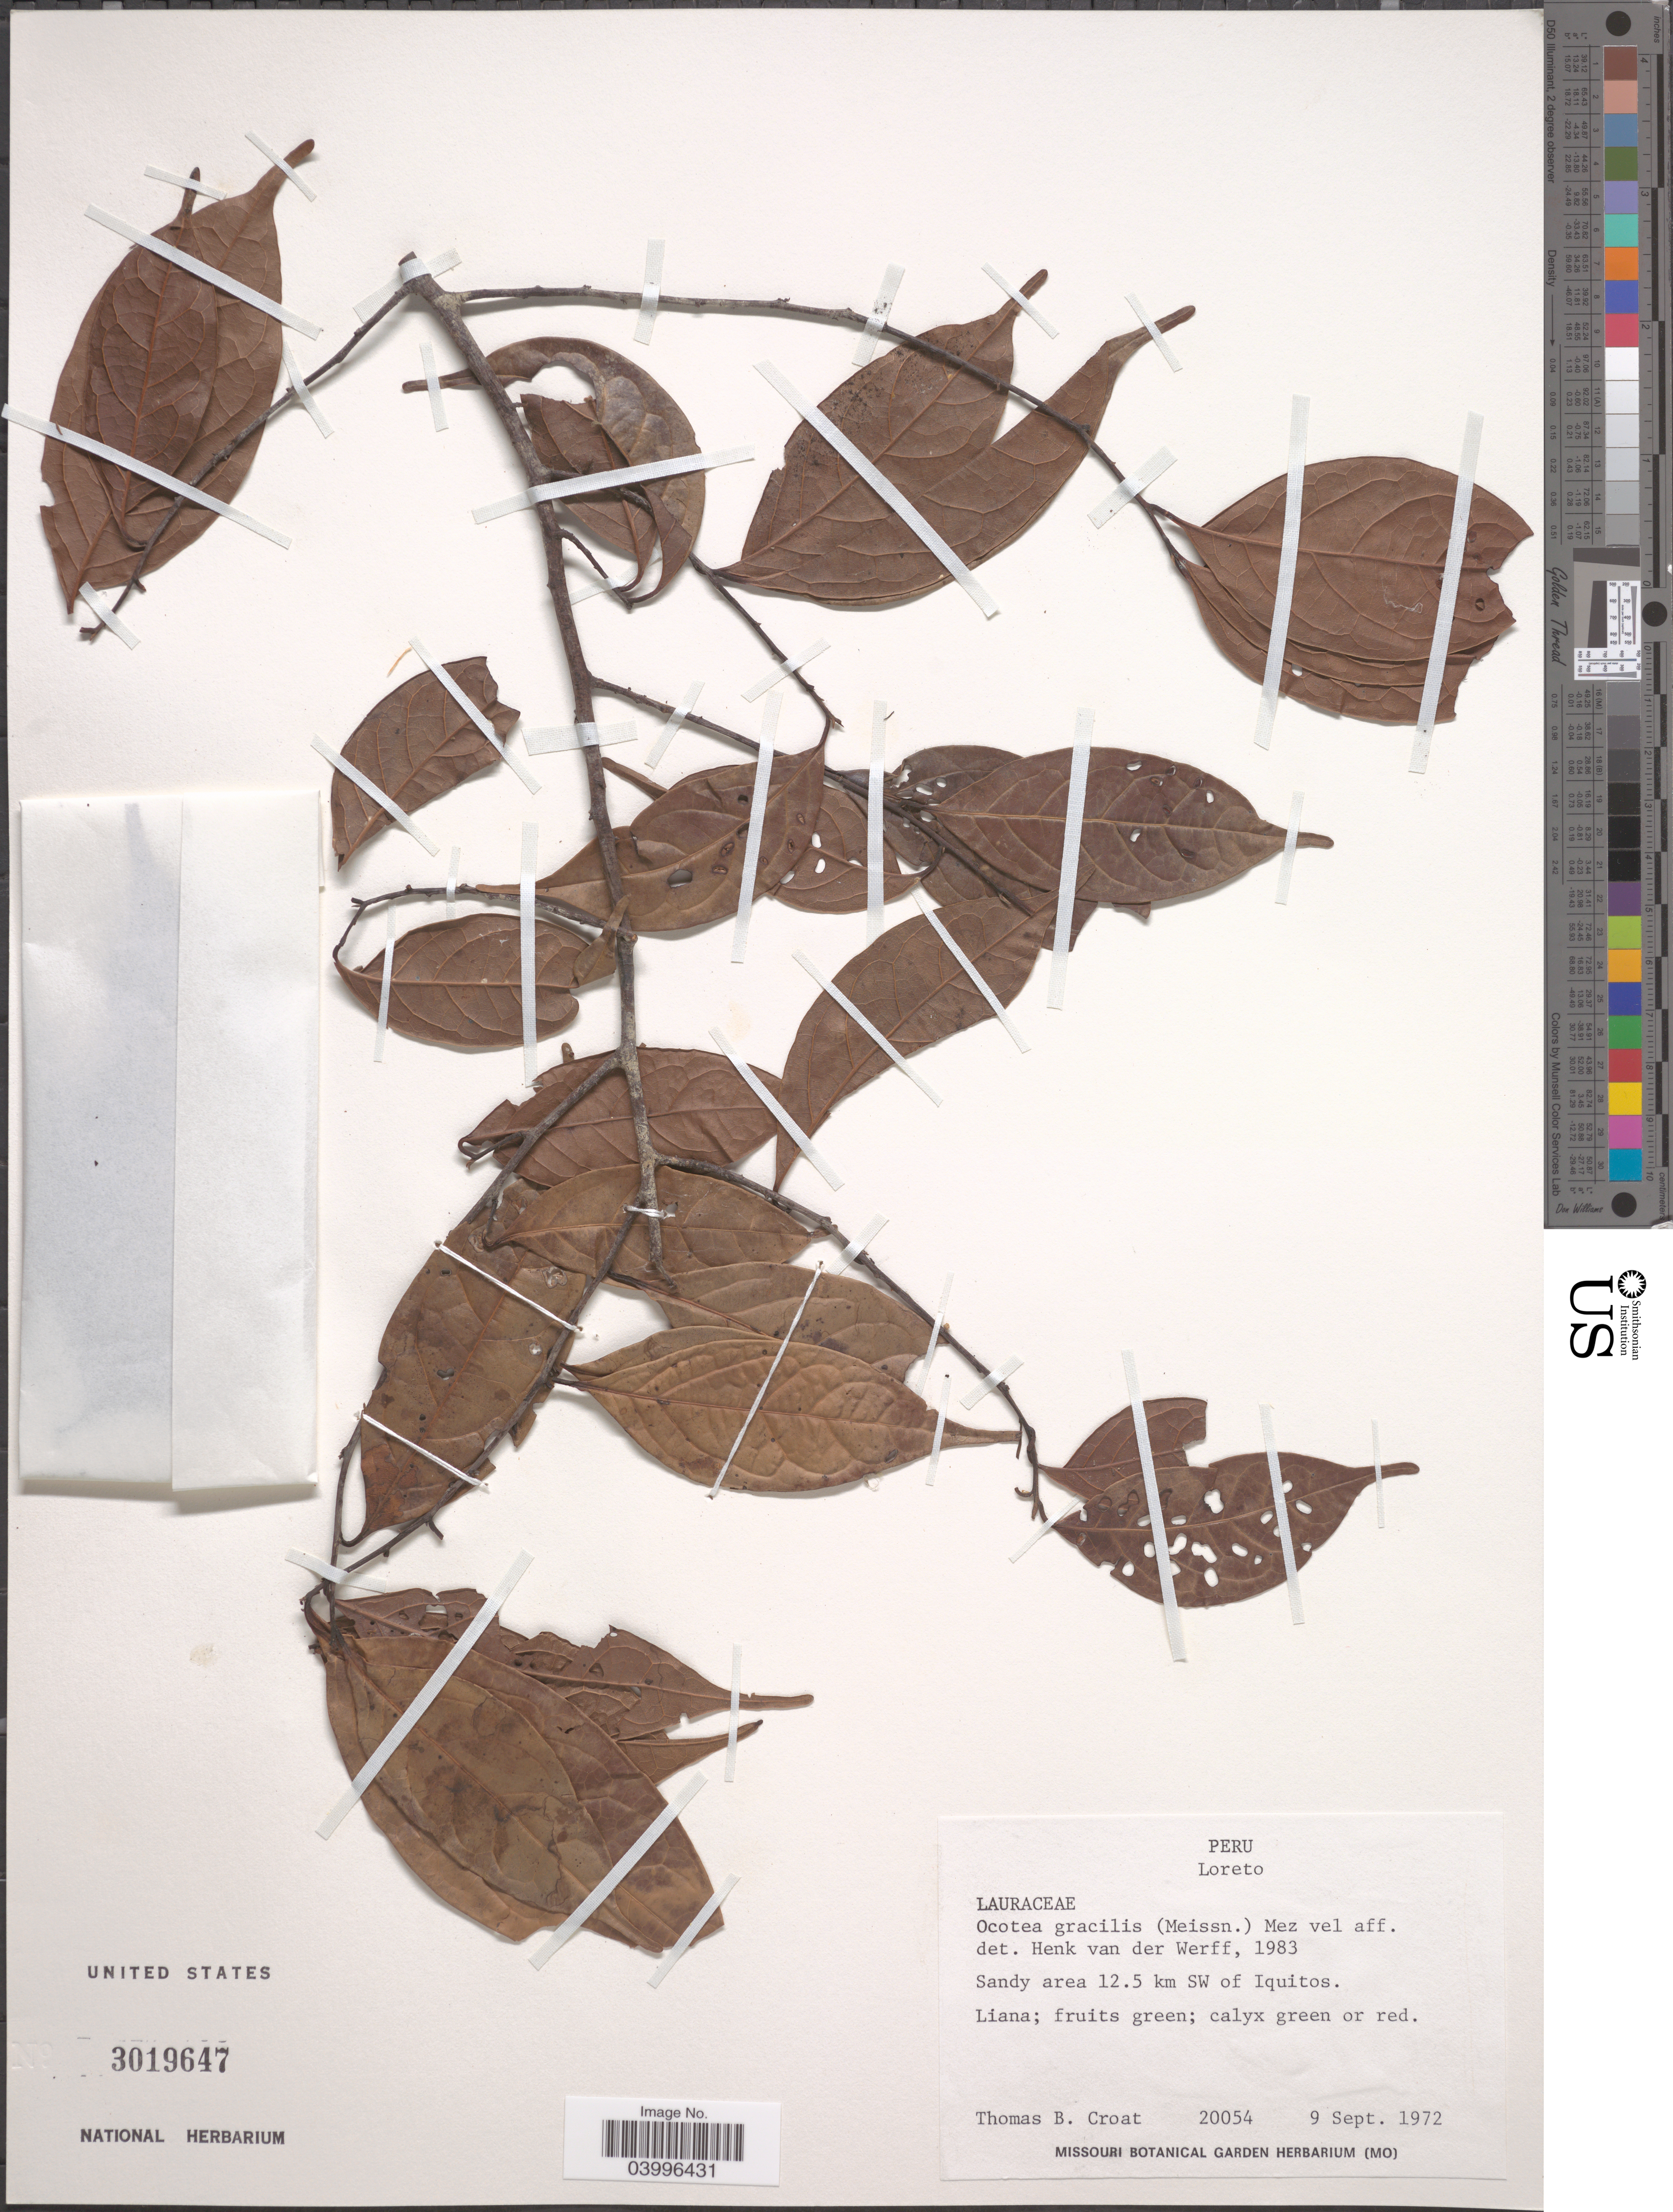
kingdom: Plantae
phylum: Tracheophyta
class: Magnoliopsida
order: Laurales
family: Lauraceae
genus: Ocotea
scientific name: Ocotea gracilis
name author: (Meisn.) Mez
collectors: T. B. Croat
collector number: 20054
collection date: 1972-09-09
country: Peru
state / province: Loreto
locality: Sandy area 12.5 km SW of Iquitos.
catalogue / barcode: US 3019647